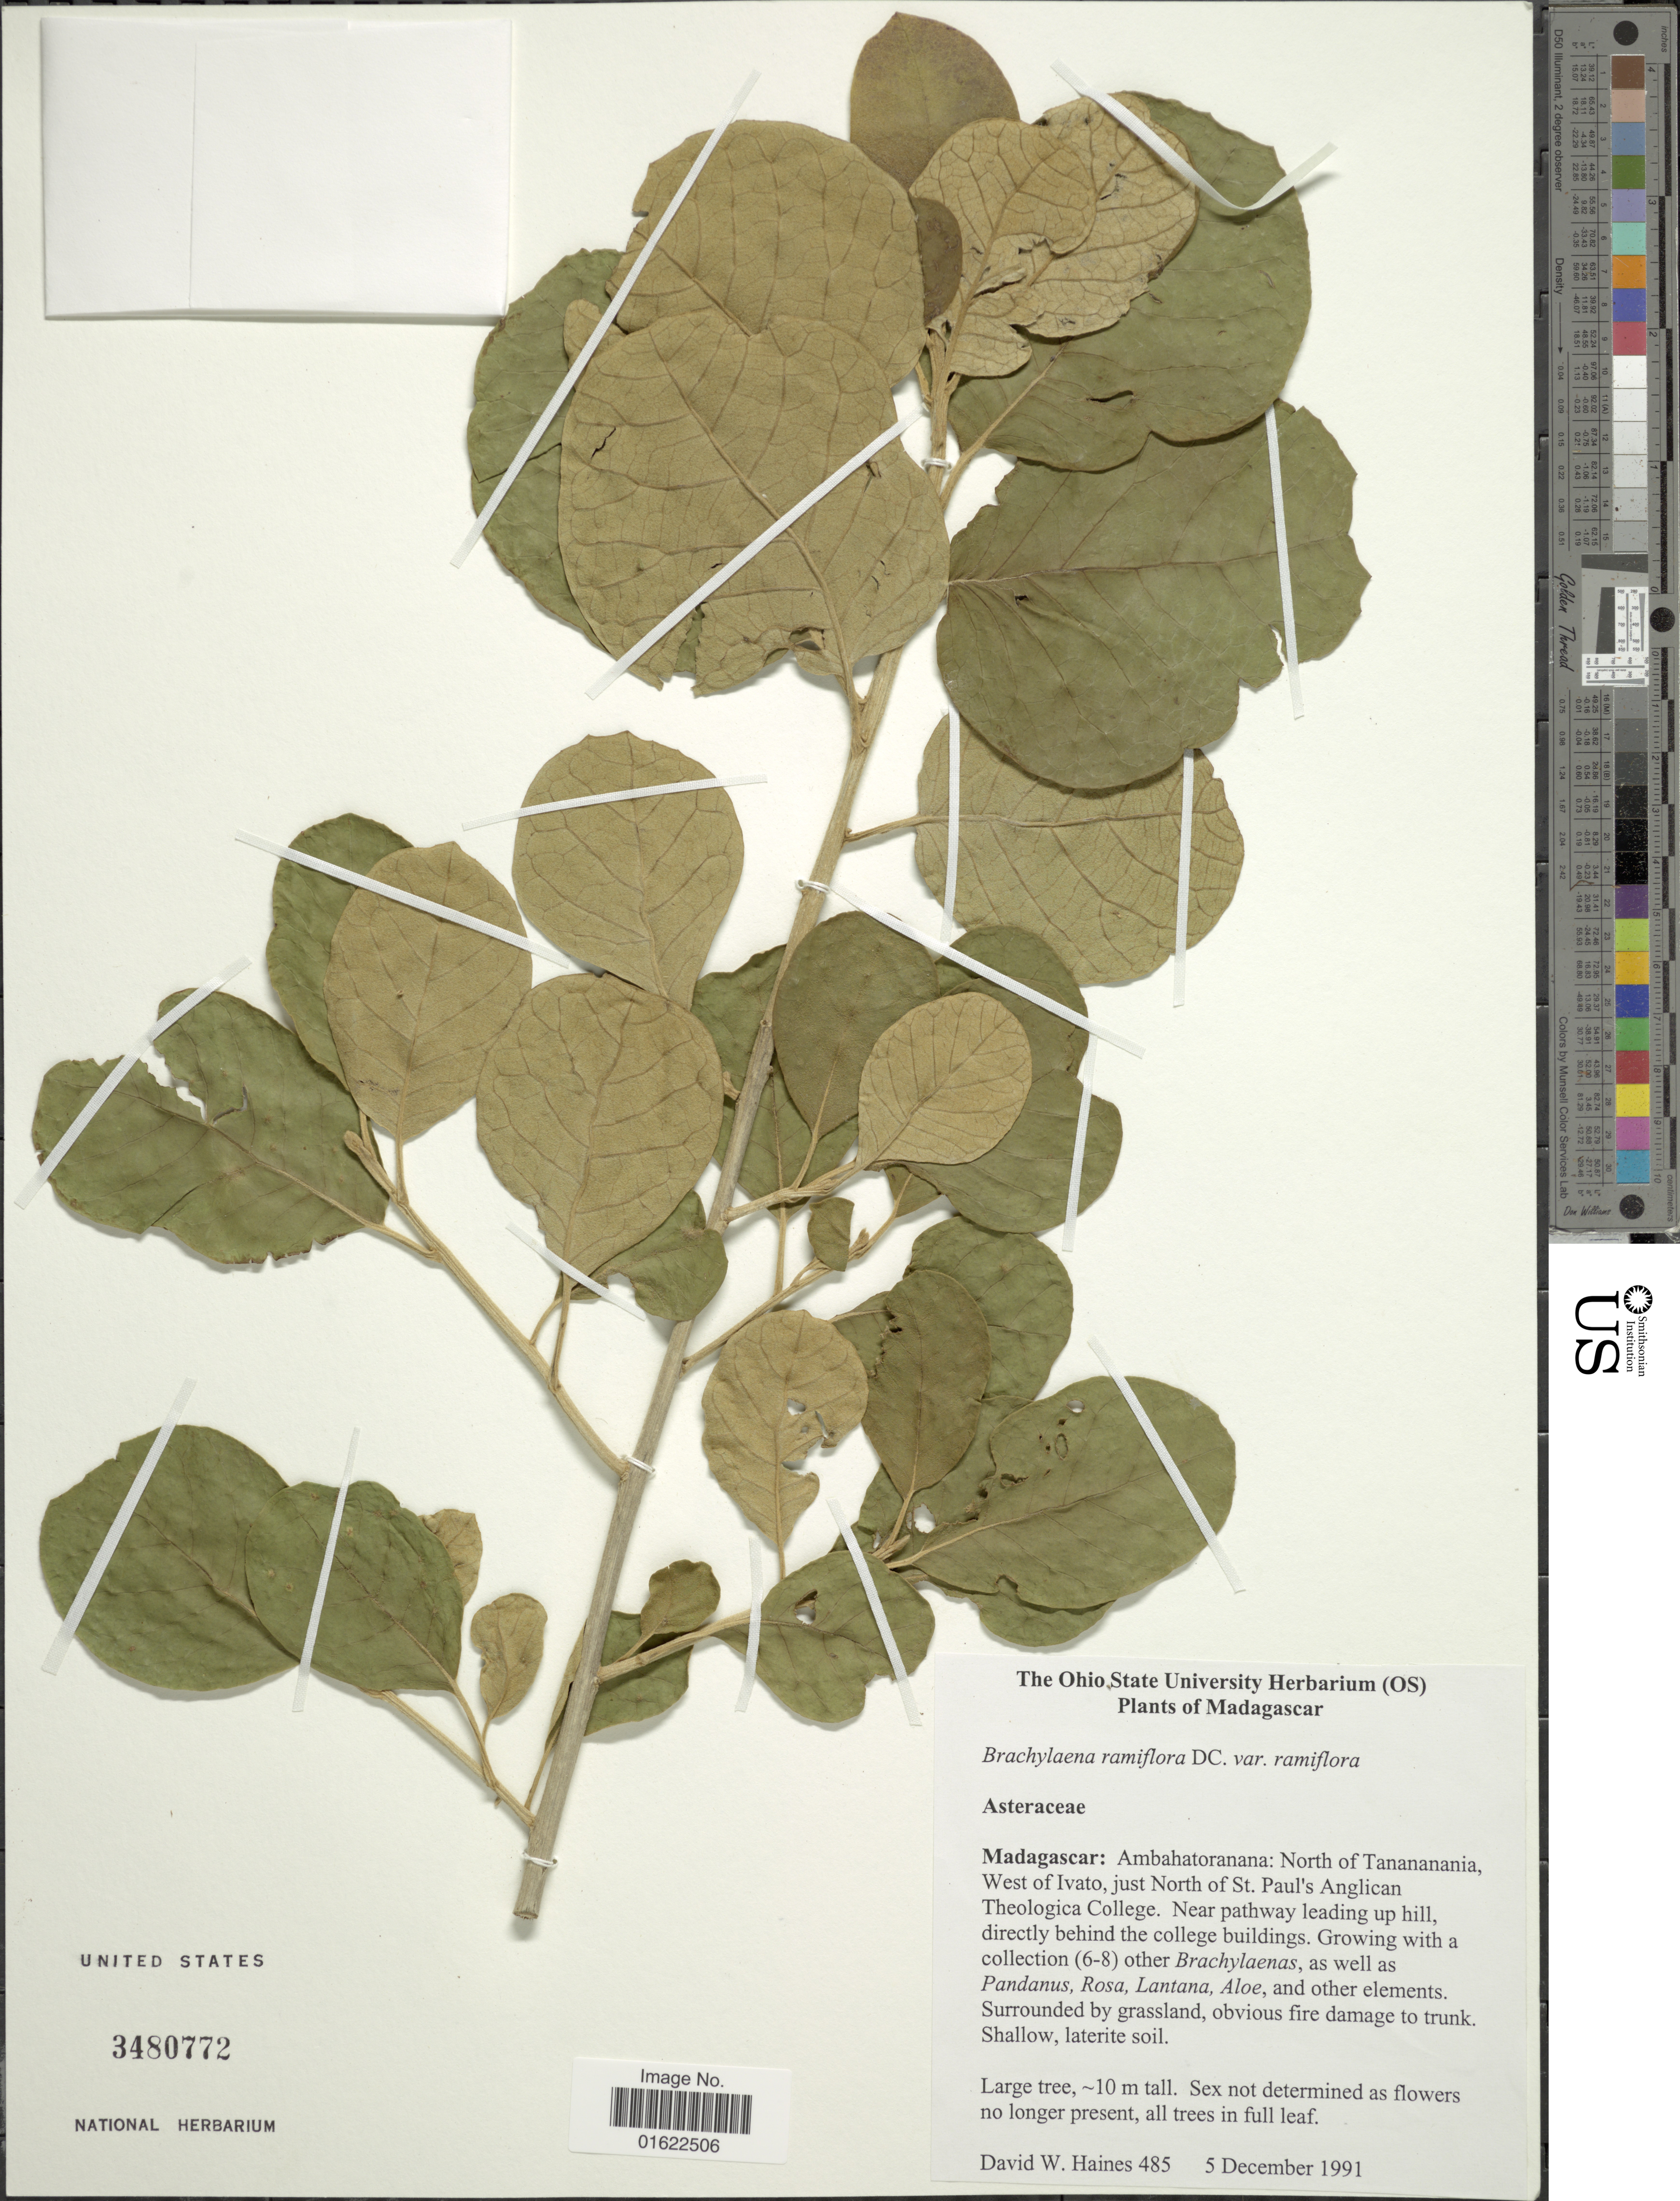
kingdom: Plantae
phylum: Tracheophyta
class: Magnoliopsida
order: Asterales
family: Asteraceae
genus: Brachylaena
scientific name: Brachylaena ramiflora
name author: (DC.) Humbert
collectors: D. Haines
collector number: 485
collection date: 1991-12-05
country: Madagascar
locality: Ambahatoranana: North of Tanananania, West of Ivato, just North of St. Paul's Anglican Theologica College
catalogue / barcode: US 3480772